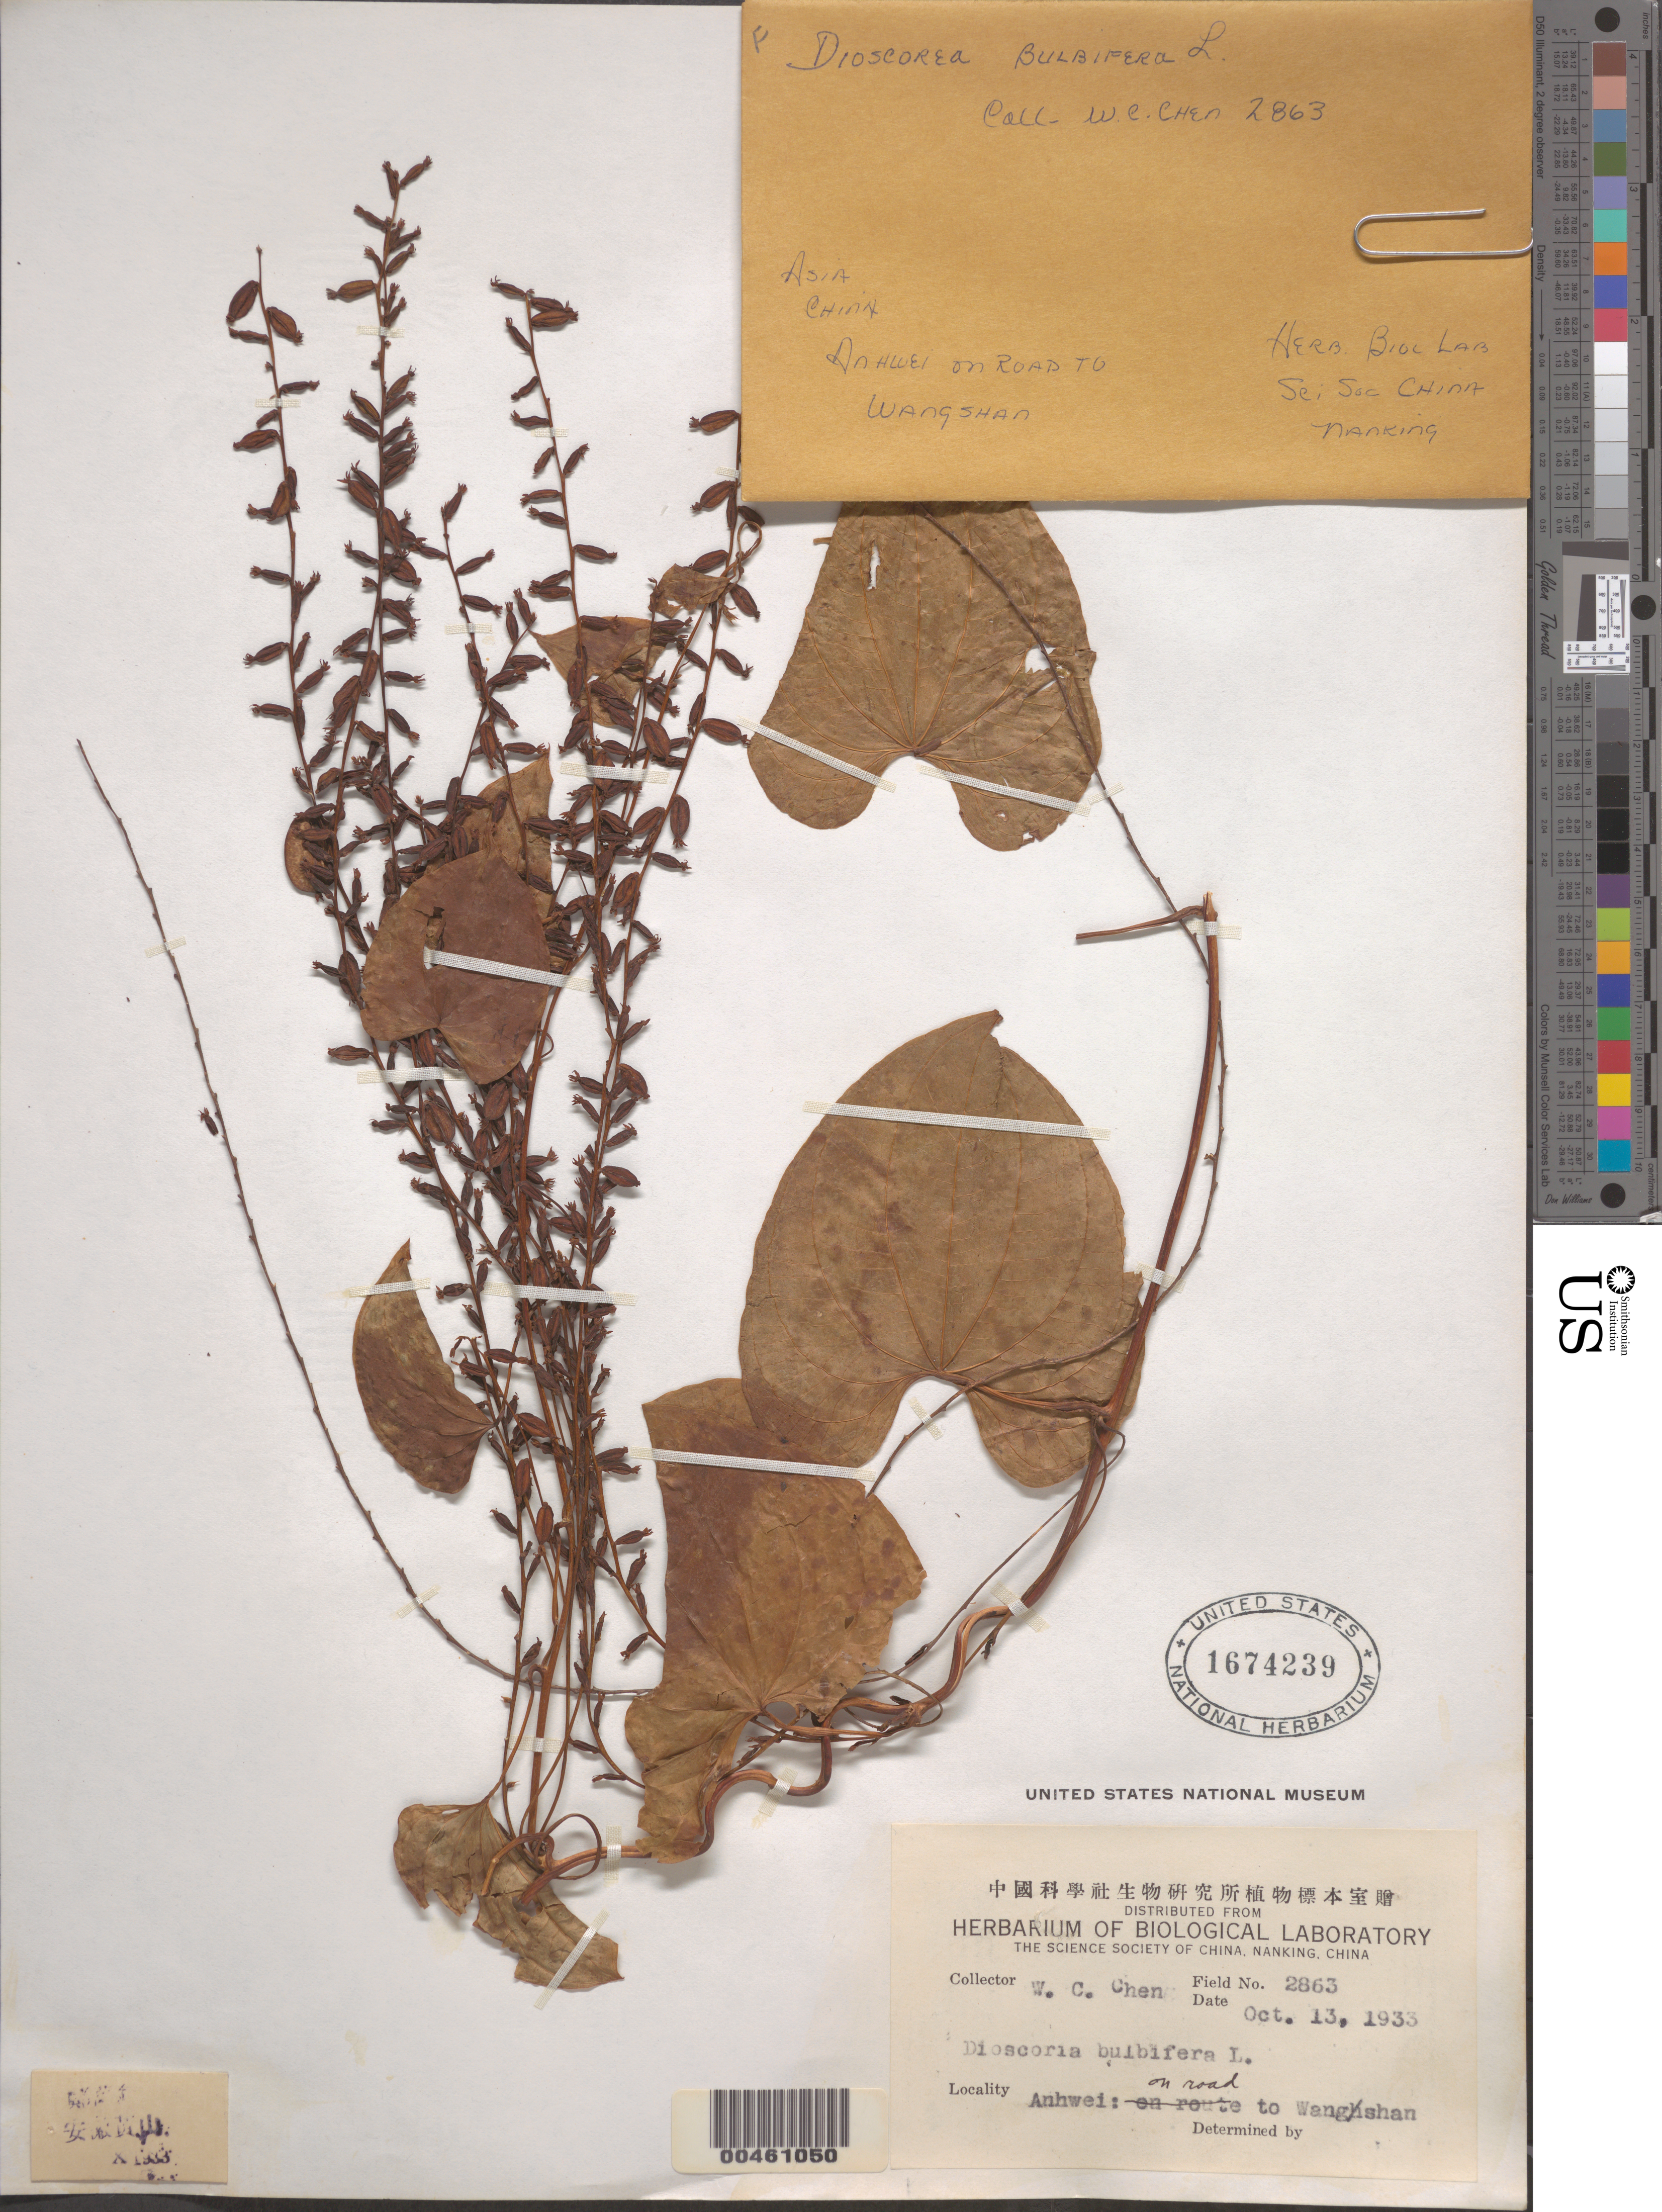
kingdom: Plantae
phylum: Tracheophyta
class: Liliopsida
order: Dioscoreales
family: Dioscoreaceae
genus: Dioscorea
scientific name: Dioscorea bulbifera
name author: L.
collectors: W. C. Chen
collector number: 2863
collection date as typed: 13 Oct 1933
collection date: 1933-10-13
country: China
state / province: Anhui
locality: On road to Wangshan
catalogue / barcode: US 1674239